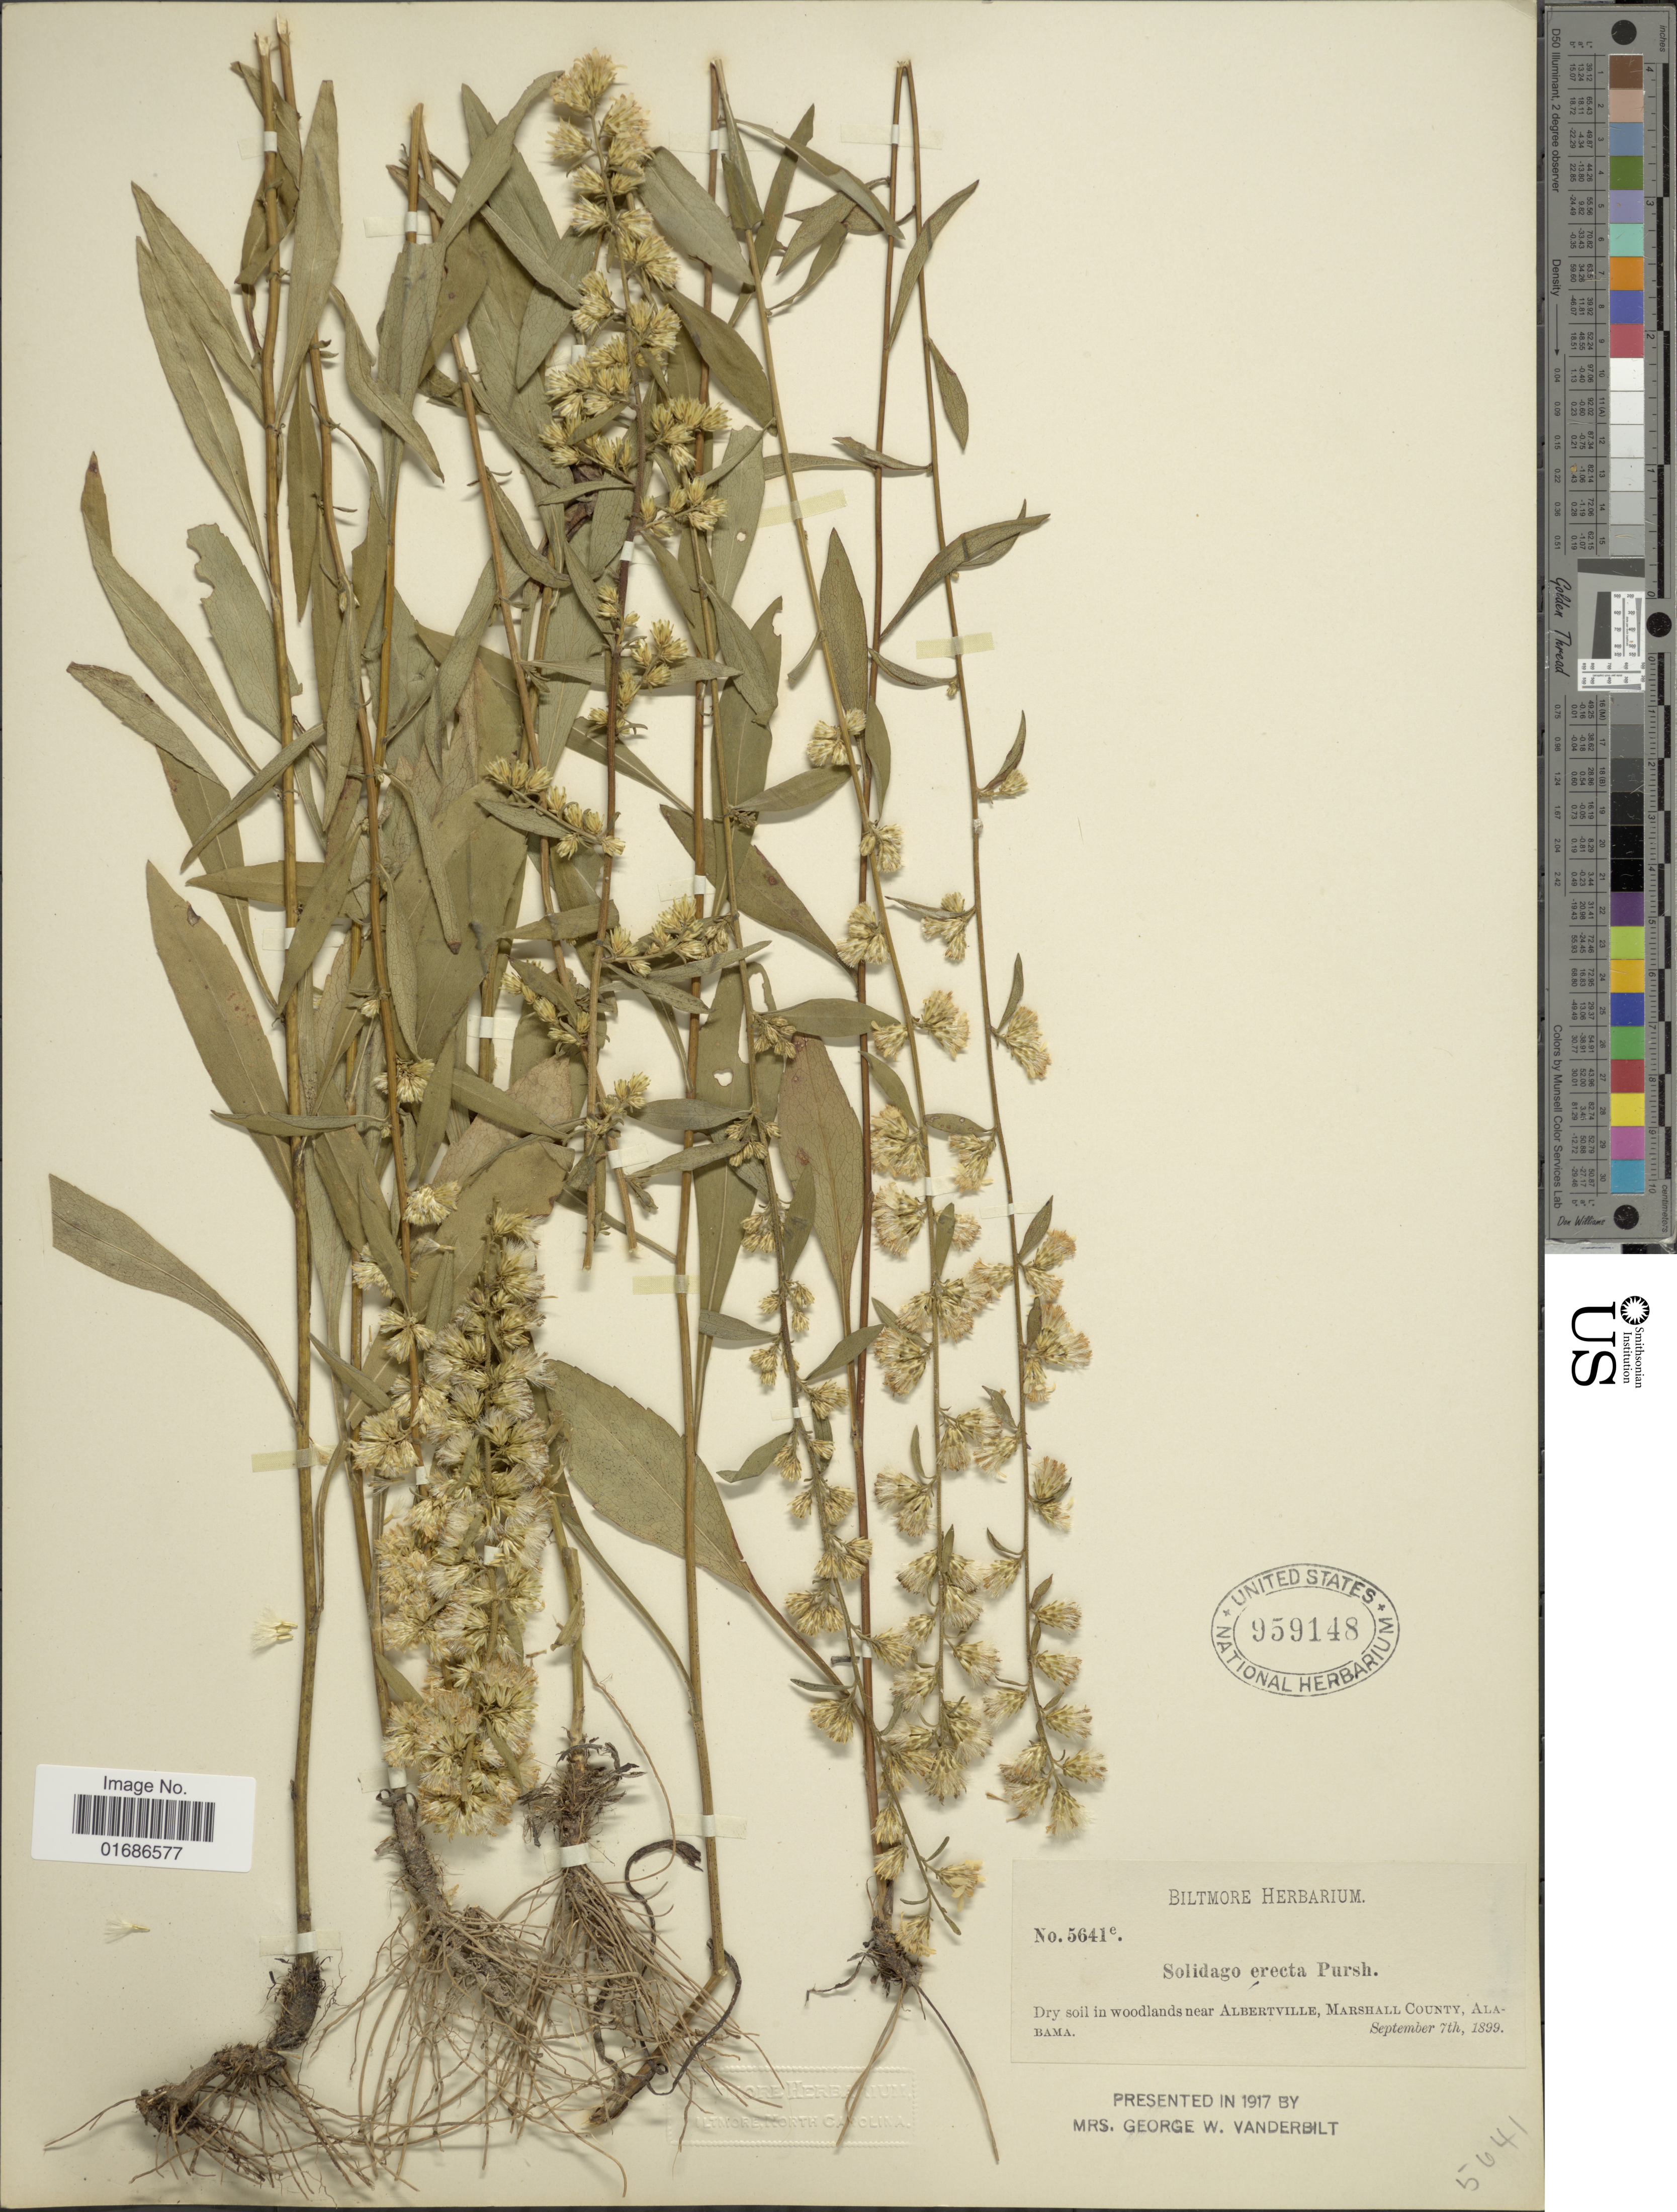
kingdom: Plantae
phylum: Tracheophyta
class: Magnoliopsida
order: Asterales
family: Asteraceae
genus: Solidago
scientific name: Solidago erecta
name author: Pursh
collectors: ex herb. Biltmore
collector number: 5641e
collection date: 1899-09-07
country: United States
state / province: Alabama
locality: Dry soil in woodsland near Albertville, Marshall County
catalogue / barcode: US 959148